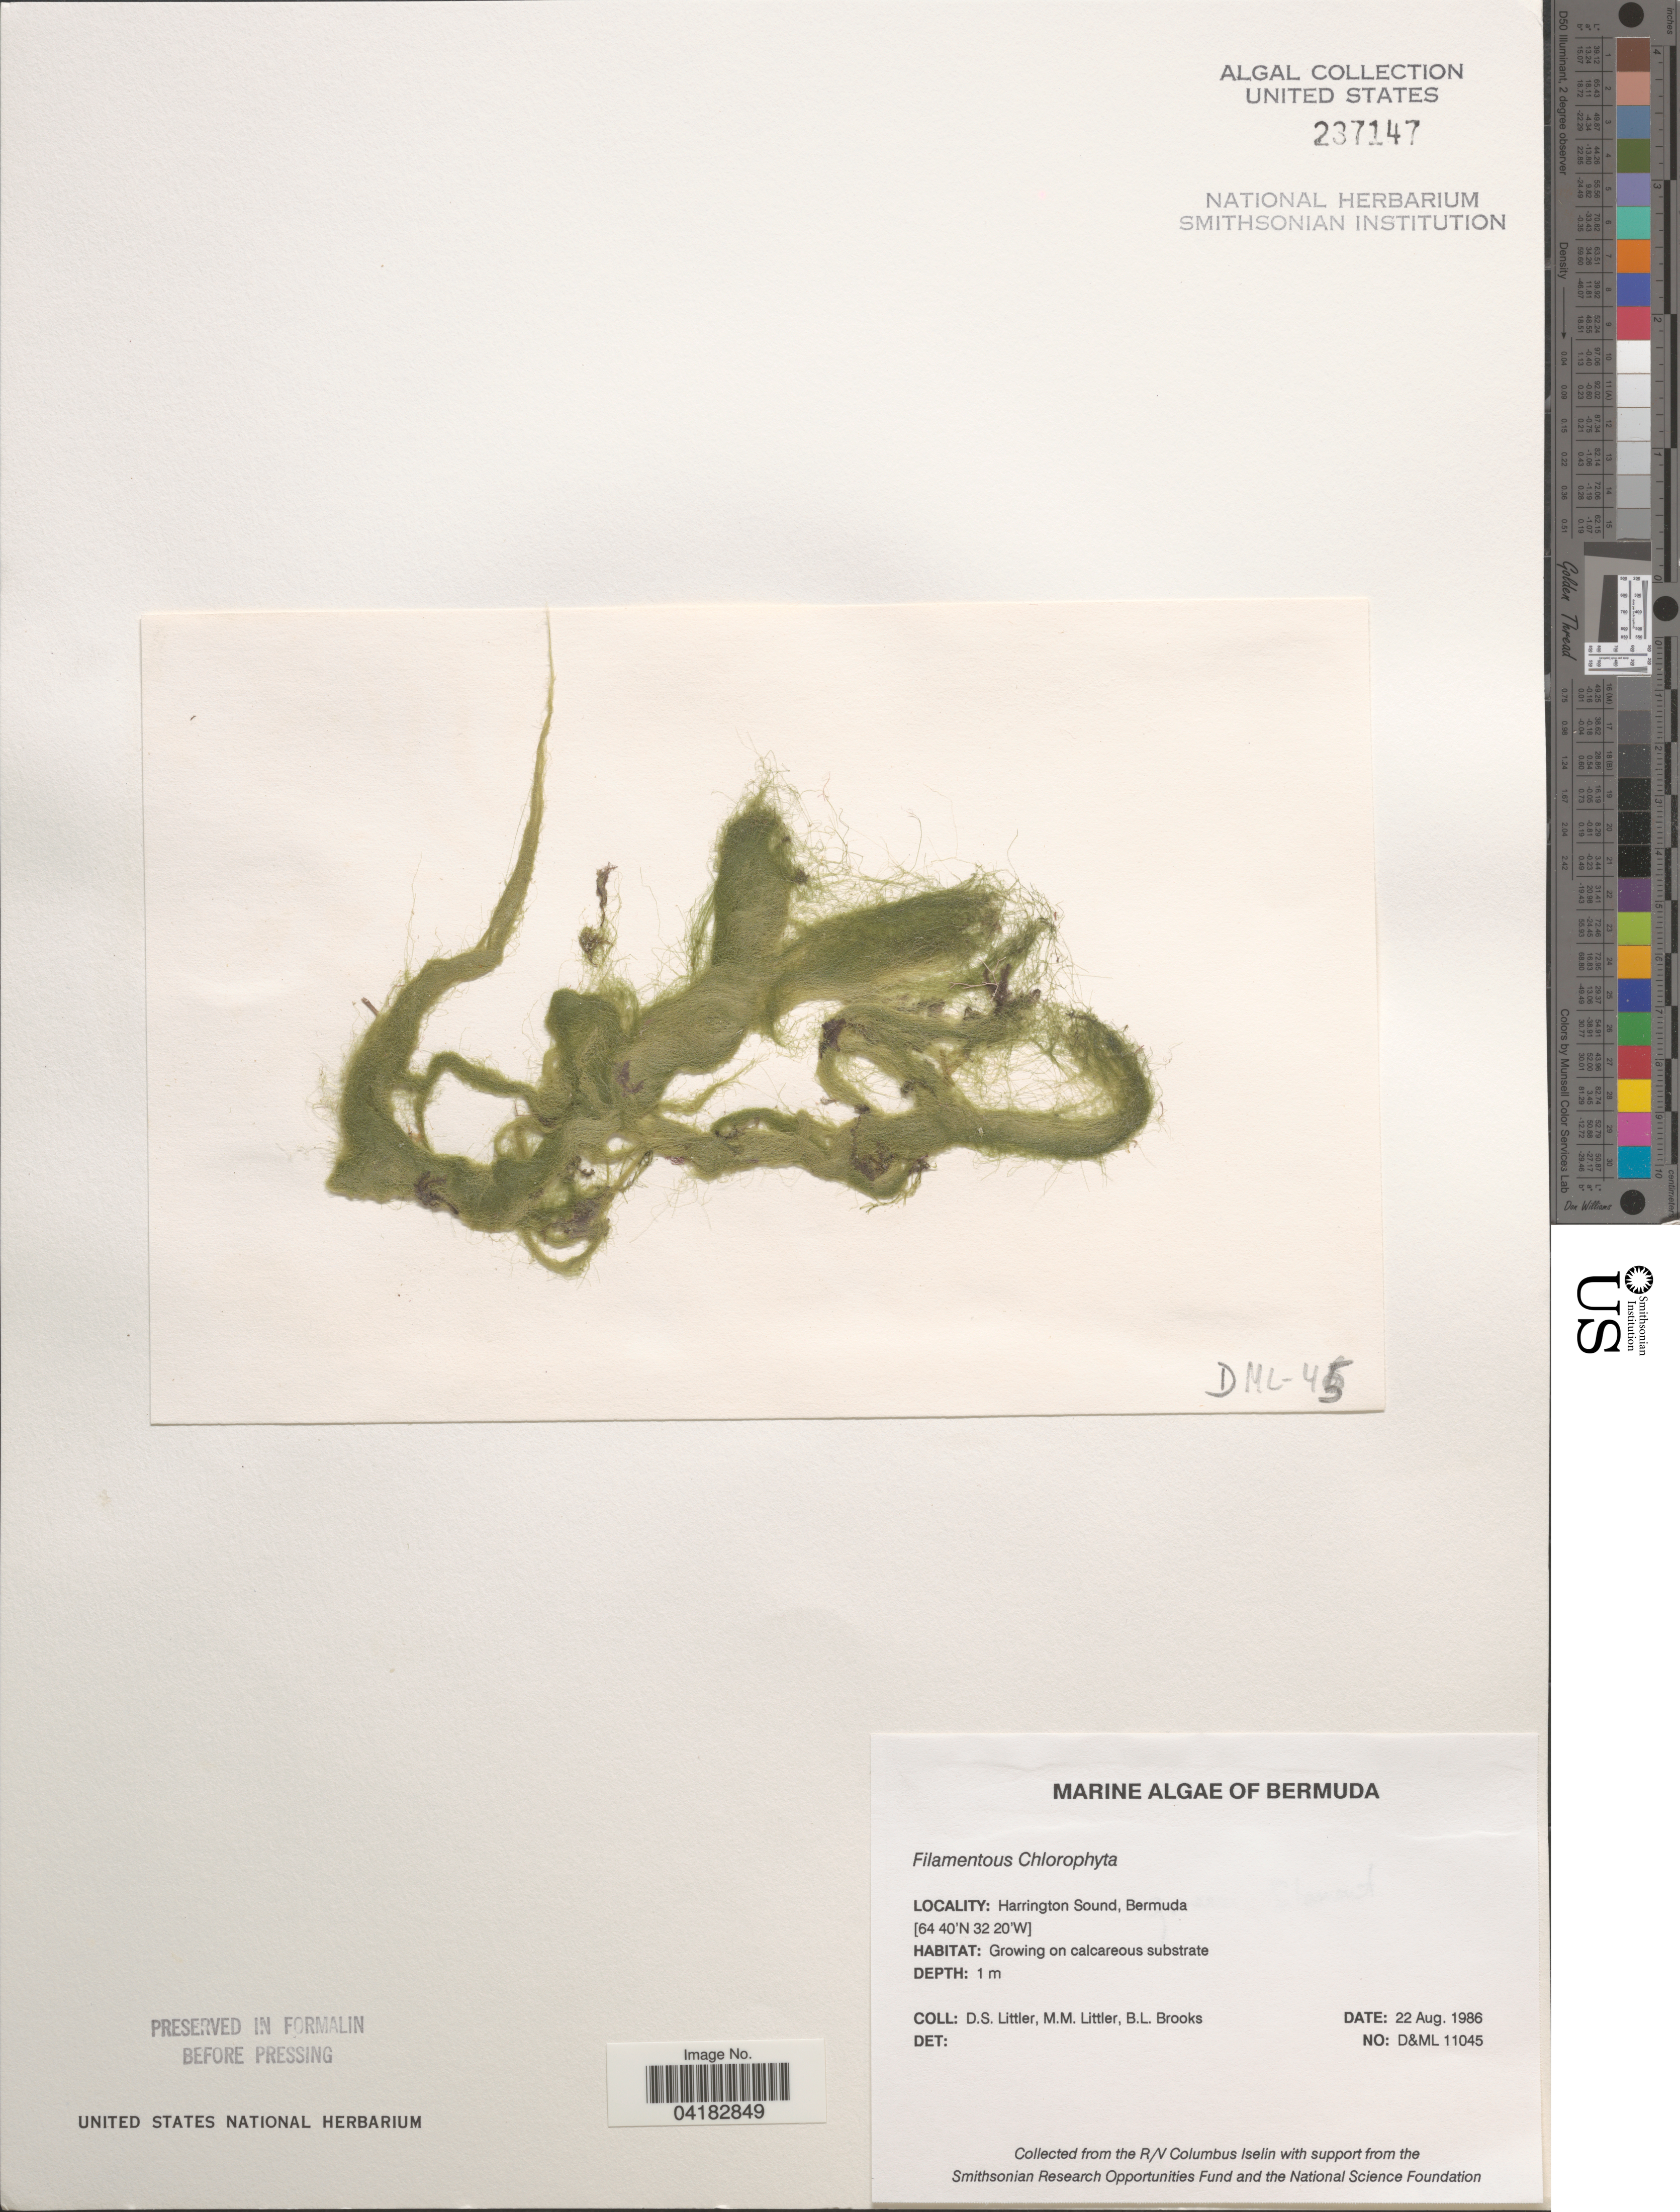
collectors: D. S. Littler & B. Brooks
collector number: D&ML11045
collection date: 1986-08-22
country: Bermuda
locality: Harrington Sound.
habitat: Growing on calcareous substrate.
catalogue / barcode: US 237147